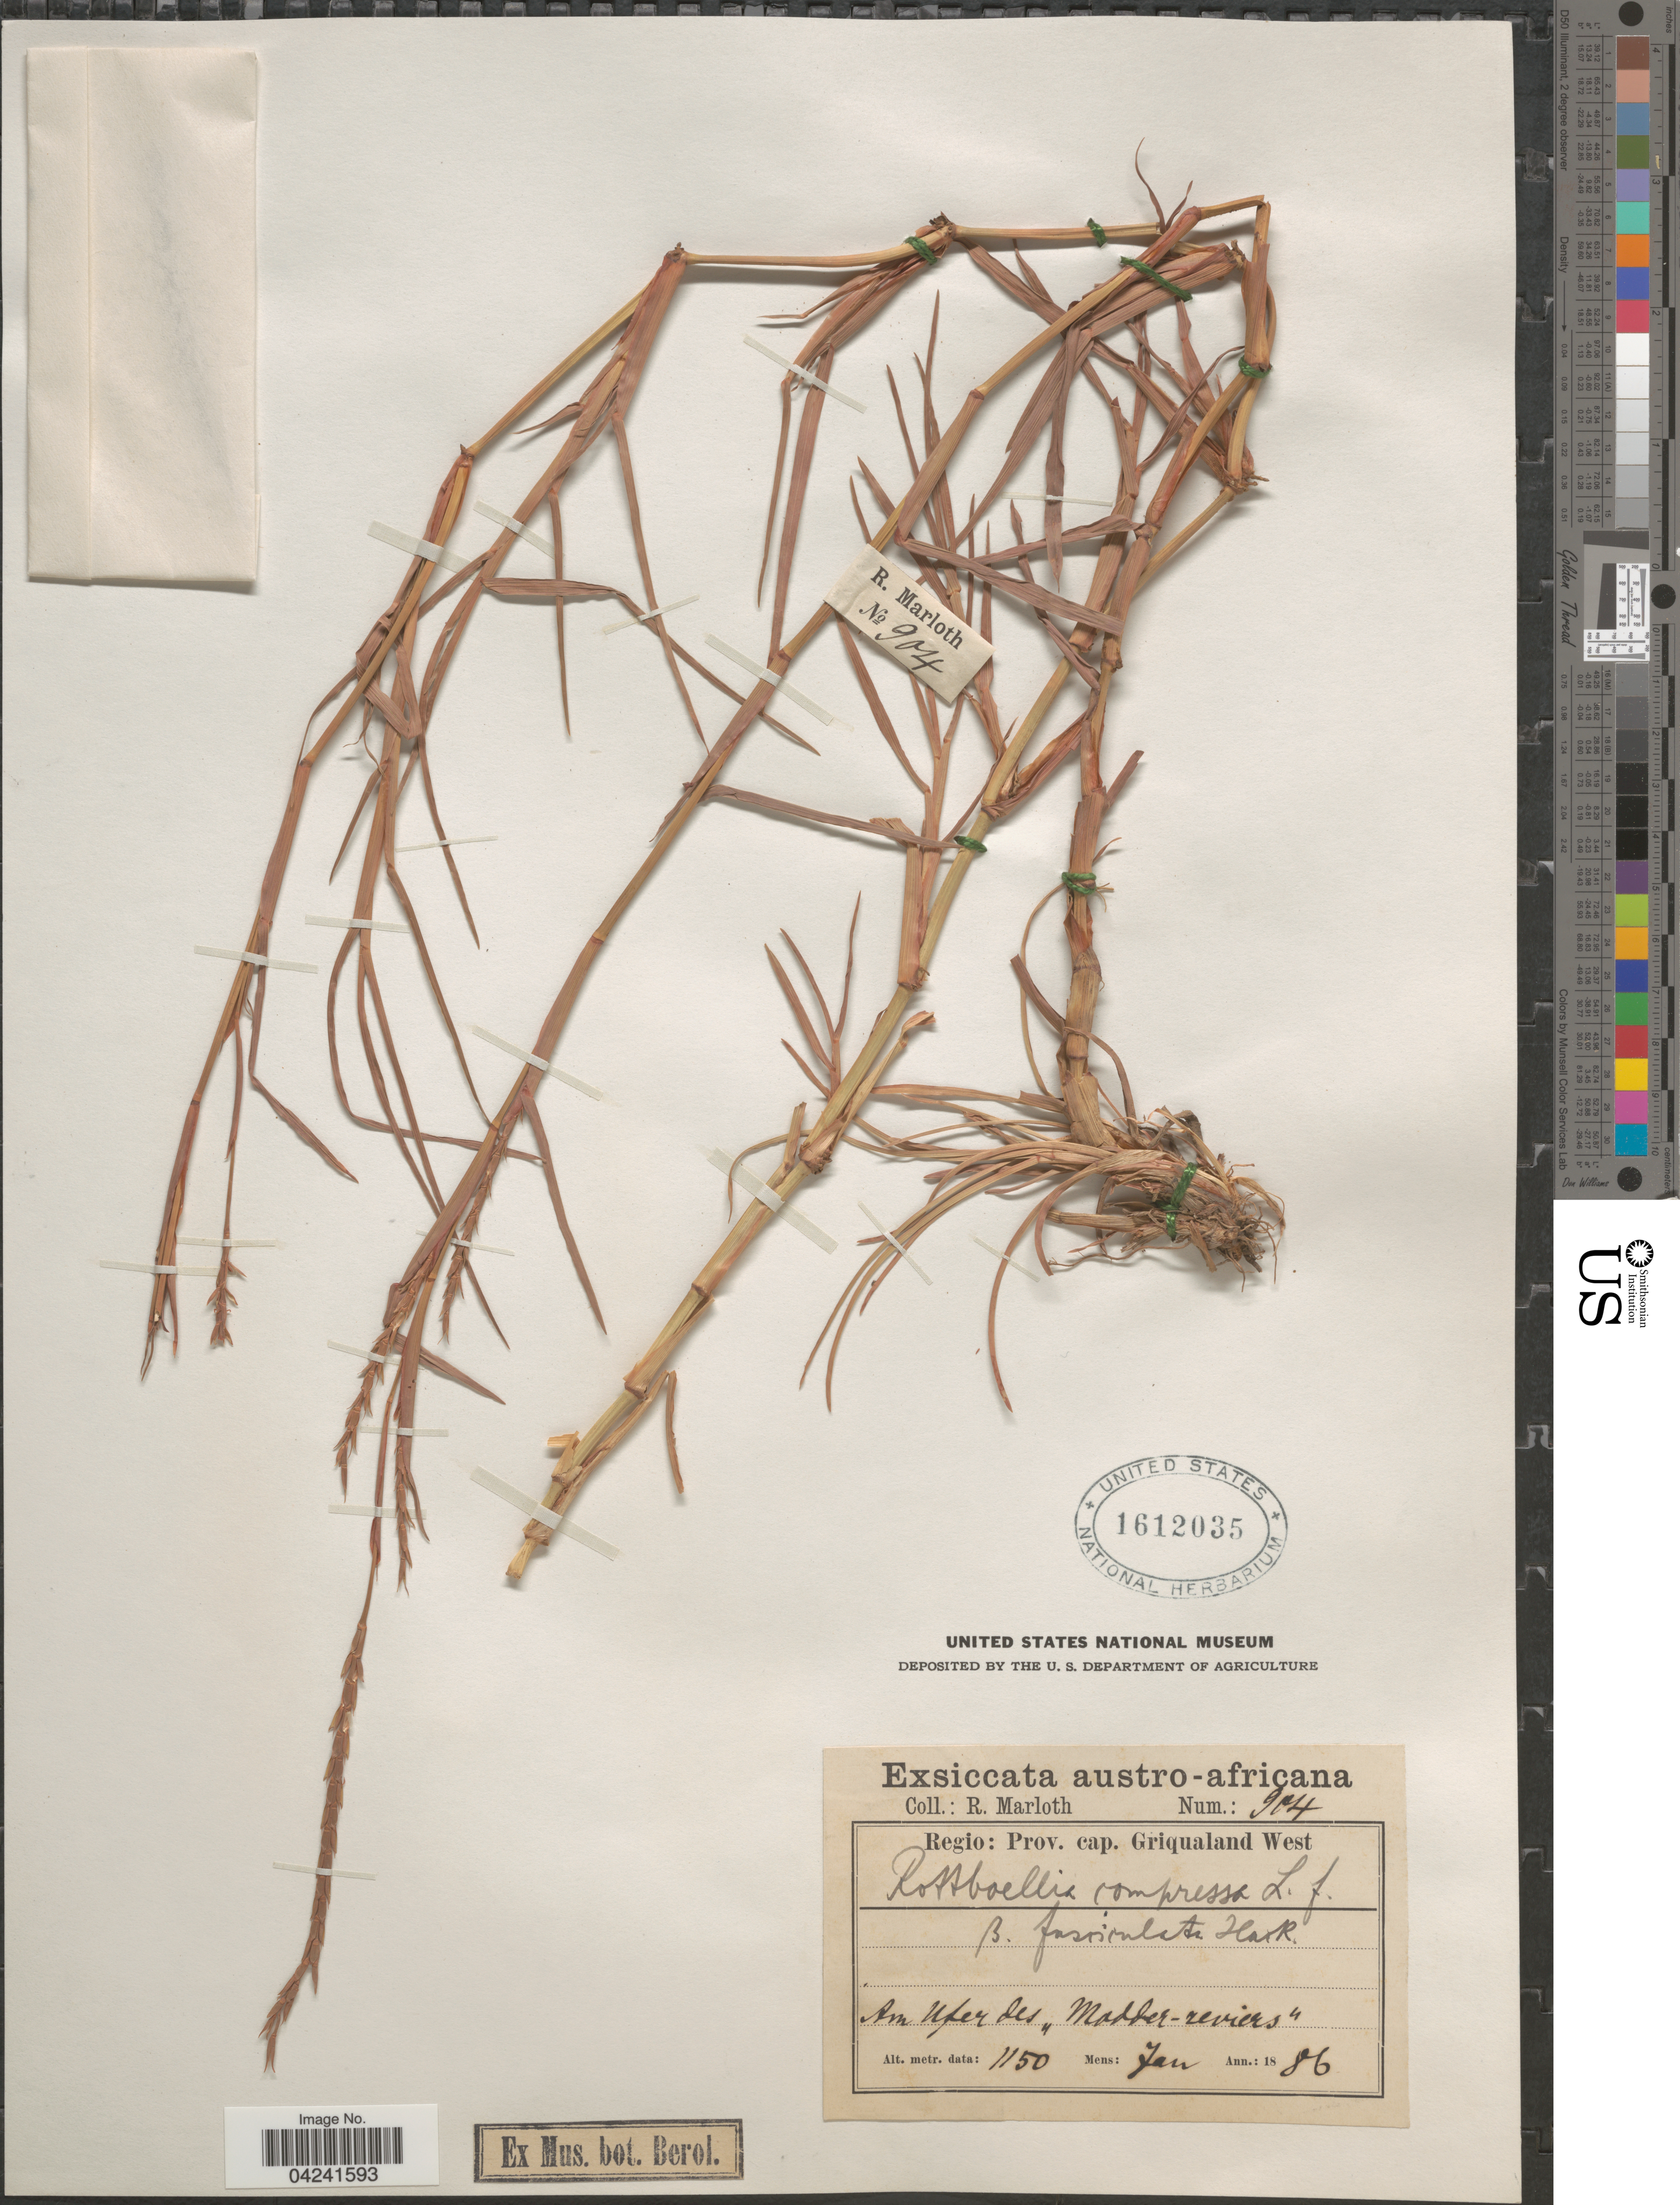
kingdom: Plantae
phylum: Tracheophyta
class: Liliopsida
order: Poales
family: Poaceae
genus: Hemarthria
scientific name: Hemarthria compressa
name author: (L.) R. Br.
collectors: R. Marloth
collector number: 904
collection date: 1886-01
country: South Africa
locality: Austro-africana. Regio: Prov. cap. Griqualand West. Am Ufer des "Modder-reviers".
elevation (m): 1150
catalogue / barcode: US 1612035